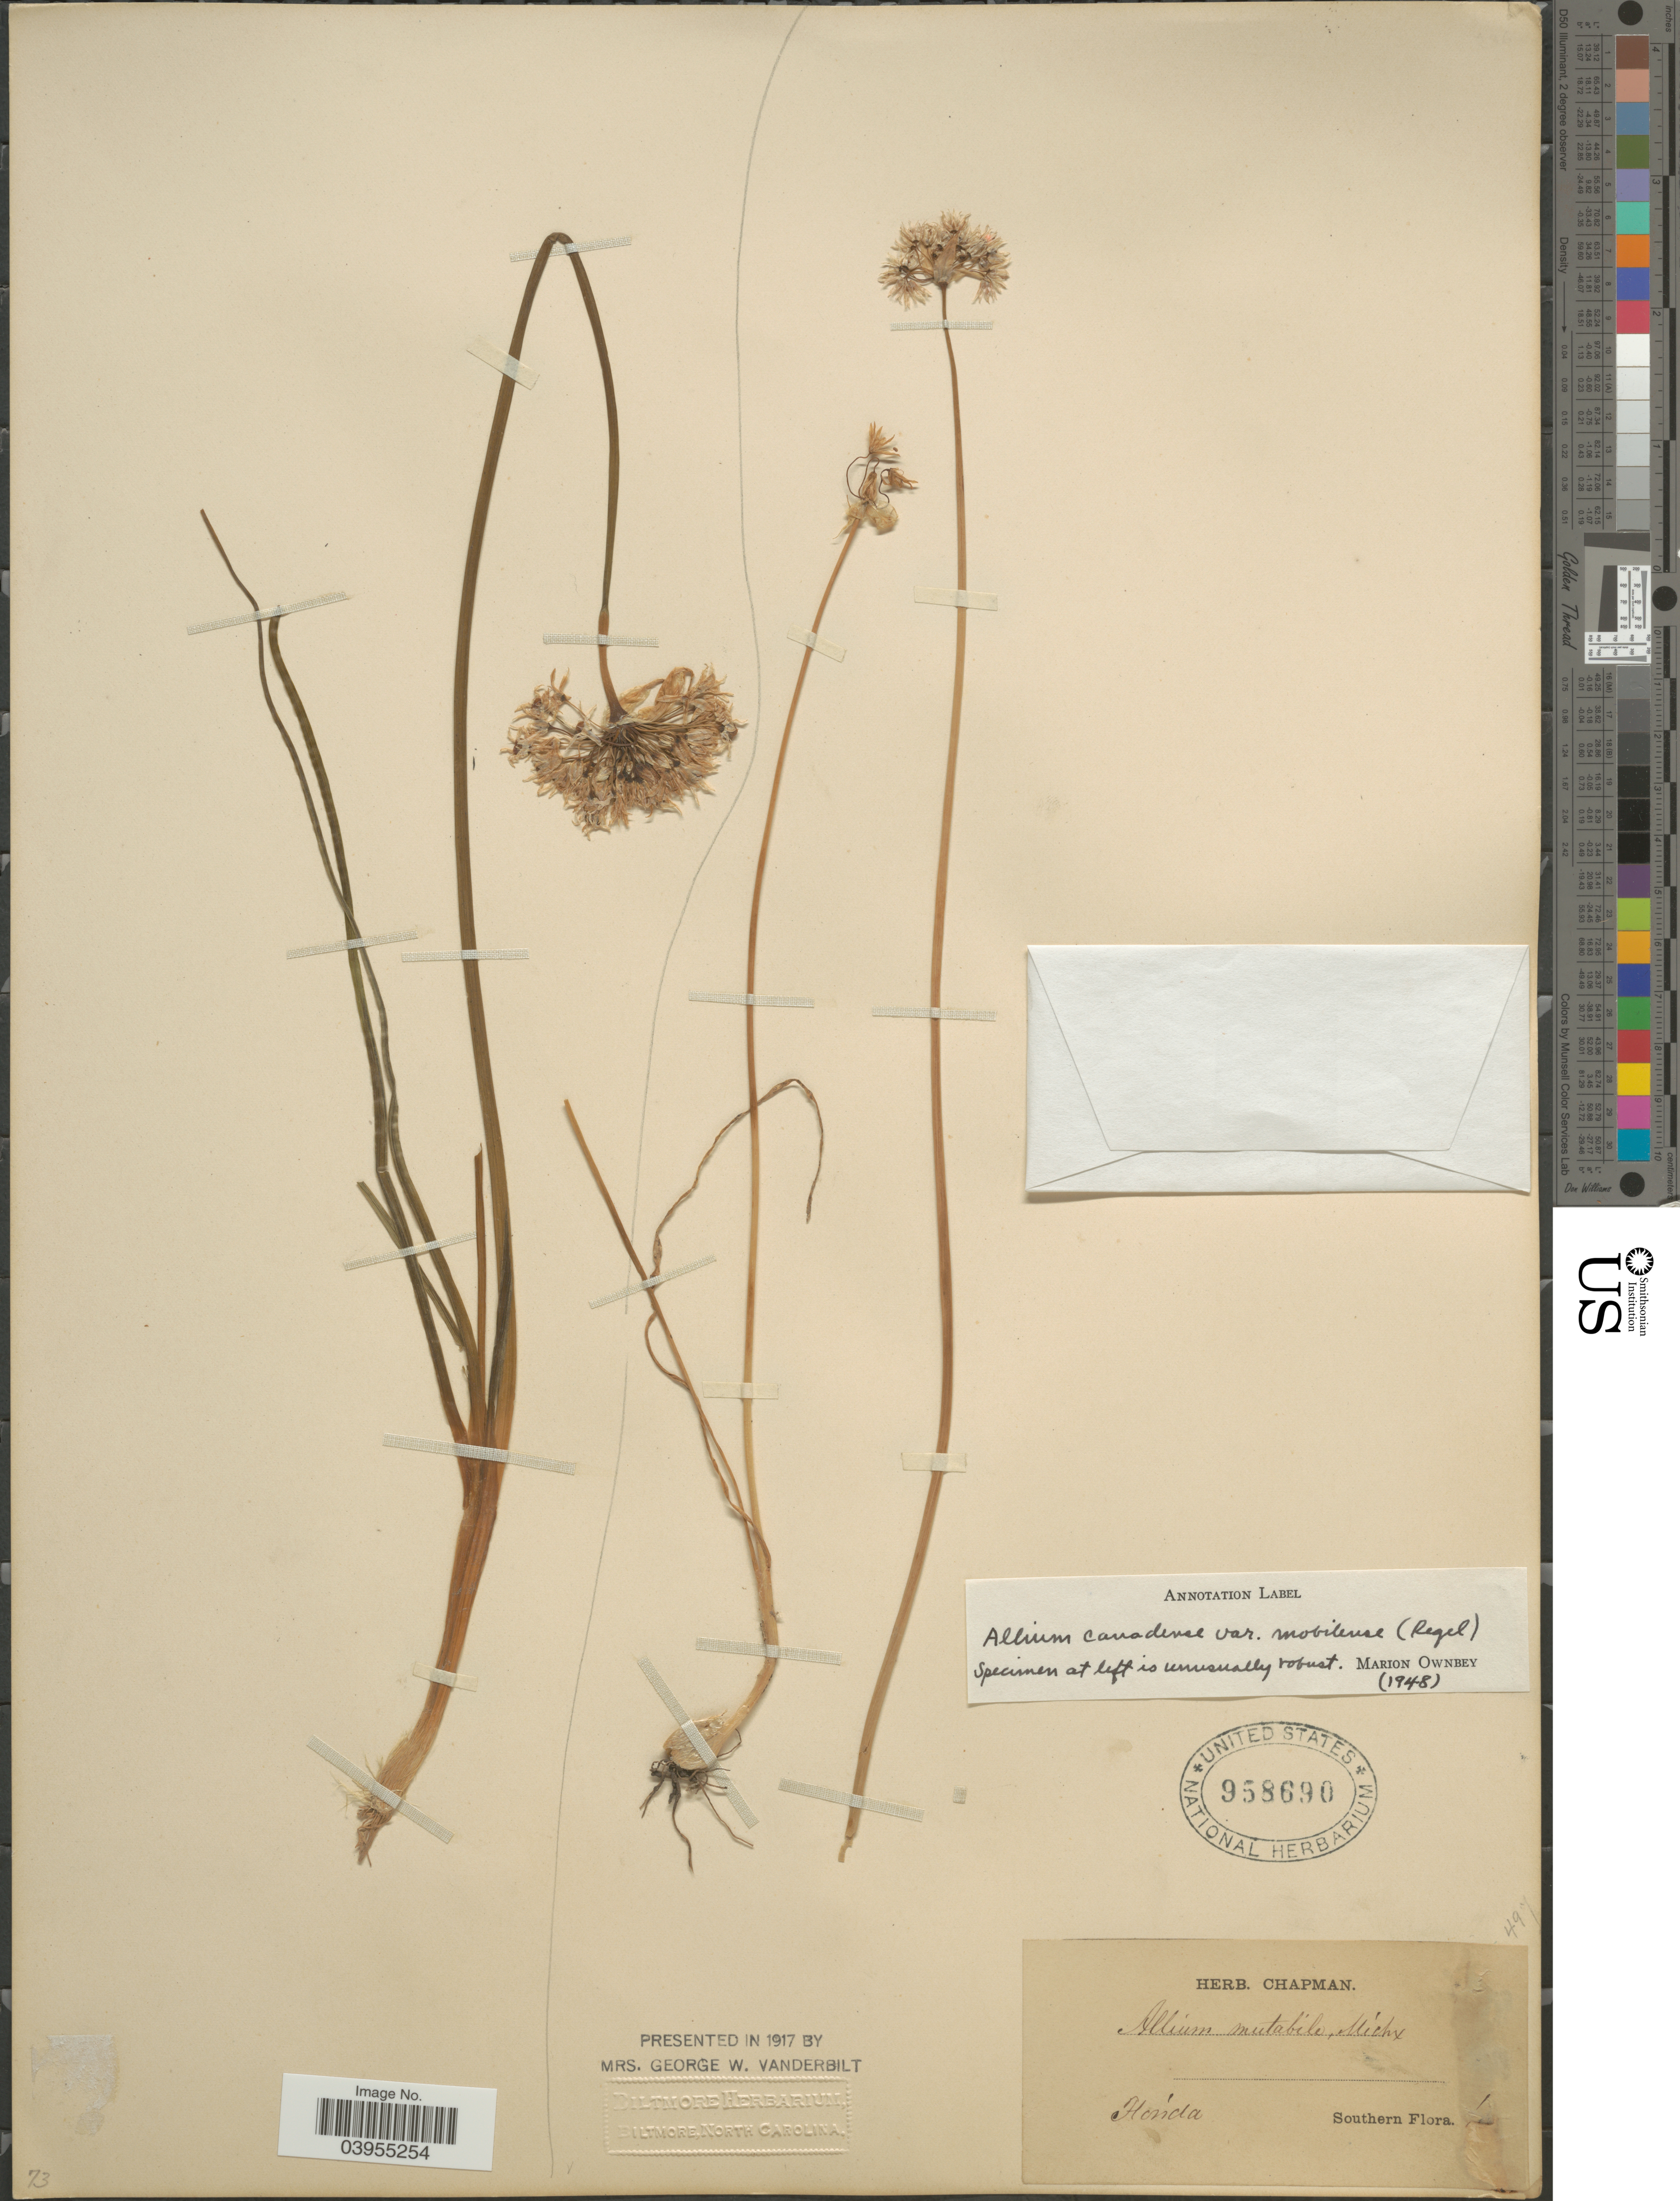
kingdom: Plantae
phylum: Tracheophyta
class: Liliopsida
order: Asparagales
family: Amaryllidaceae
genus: Allium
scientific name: Allium canadense var. mobilense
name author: (Regel) Traub & Ownbey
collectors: ex herb. Chapman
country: United States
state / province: Florida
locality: Southern.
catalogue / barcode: US 958690-2